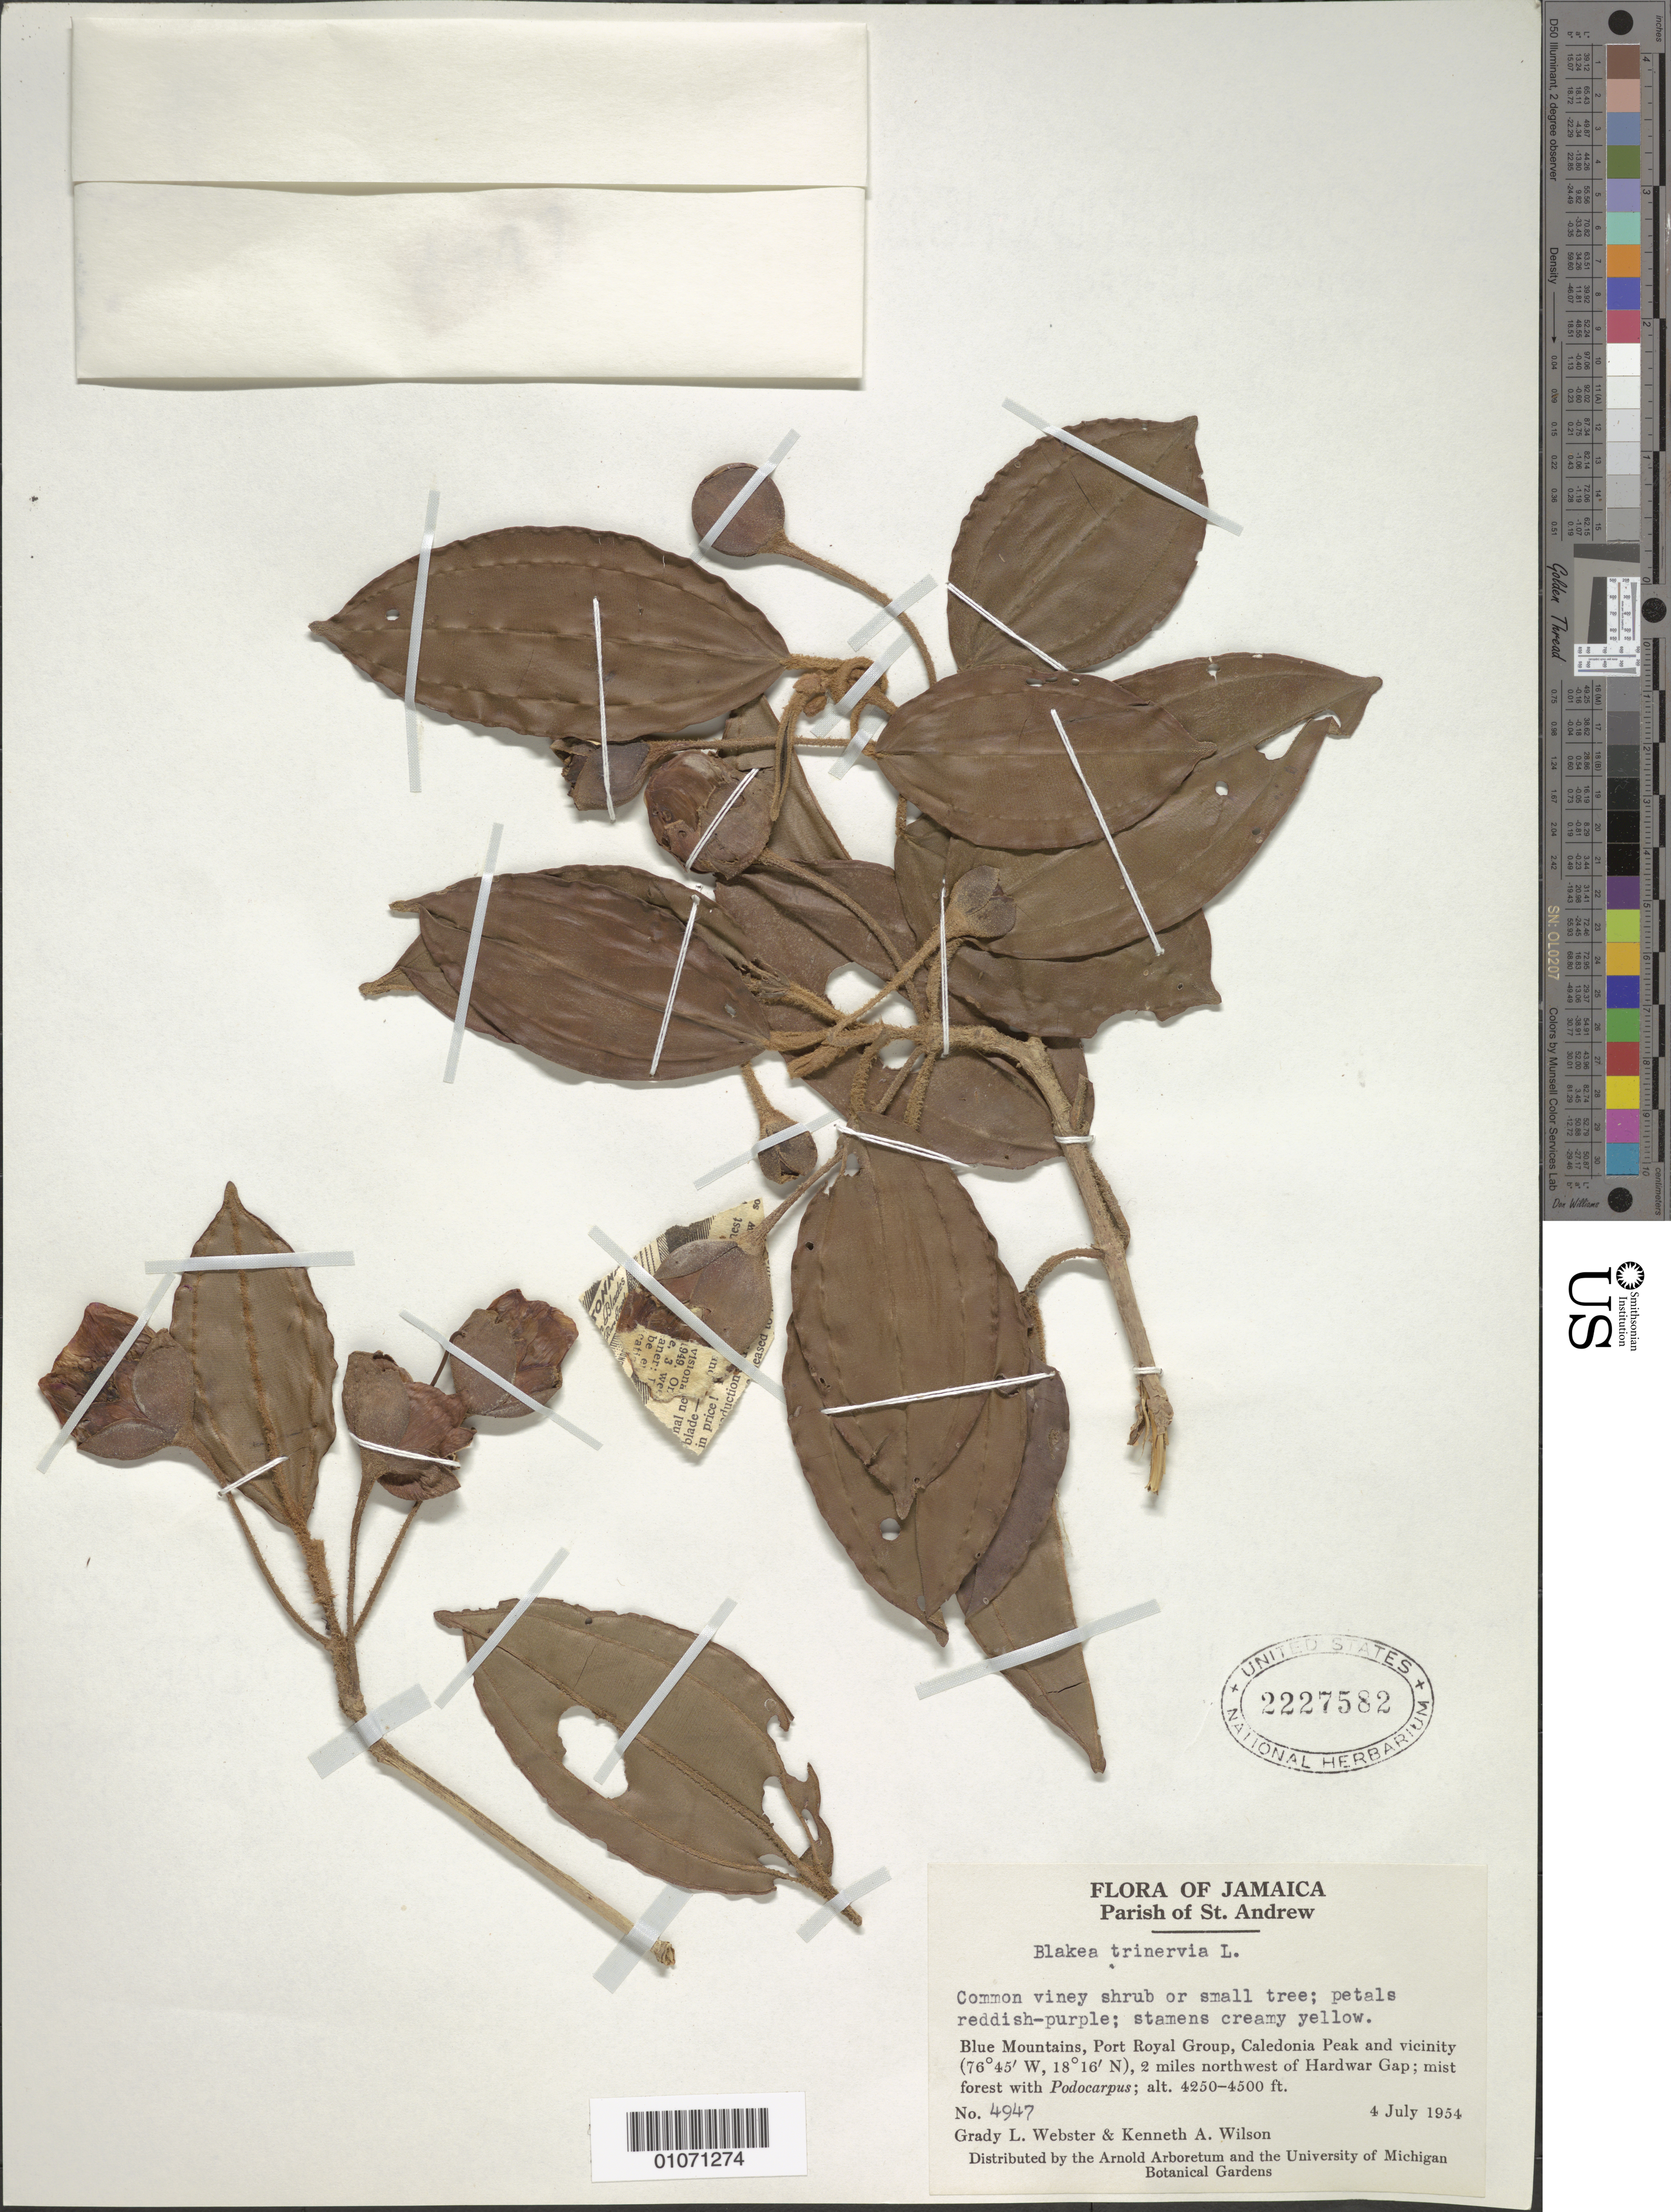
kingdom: Plantae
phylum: Tracheophyta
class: Magnoliopsida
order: Myrtales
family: Melastomataceae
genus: Blakea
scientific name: Blakea trinervia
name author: L.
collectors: G. L. Webster & K. A. Wilson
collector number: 4947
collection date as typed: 04 Jul 1954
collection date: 1954-07-04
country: Jamaica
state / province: Saint Andrew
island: Jamaica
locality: Blue Mountains, Port Royal Group, Caledonia Peak and vicinity, 2 miles NW of Hardwar Gap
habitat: Mist forest with Podocarpus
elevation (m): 1289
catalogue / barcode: US 2227582